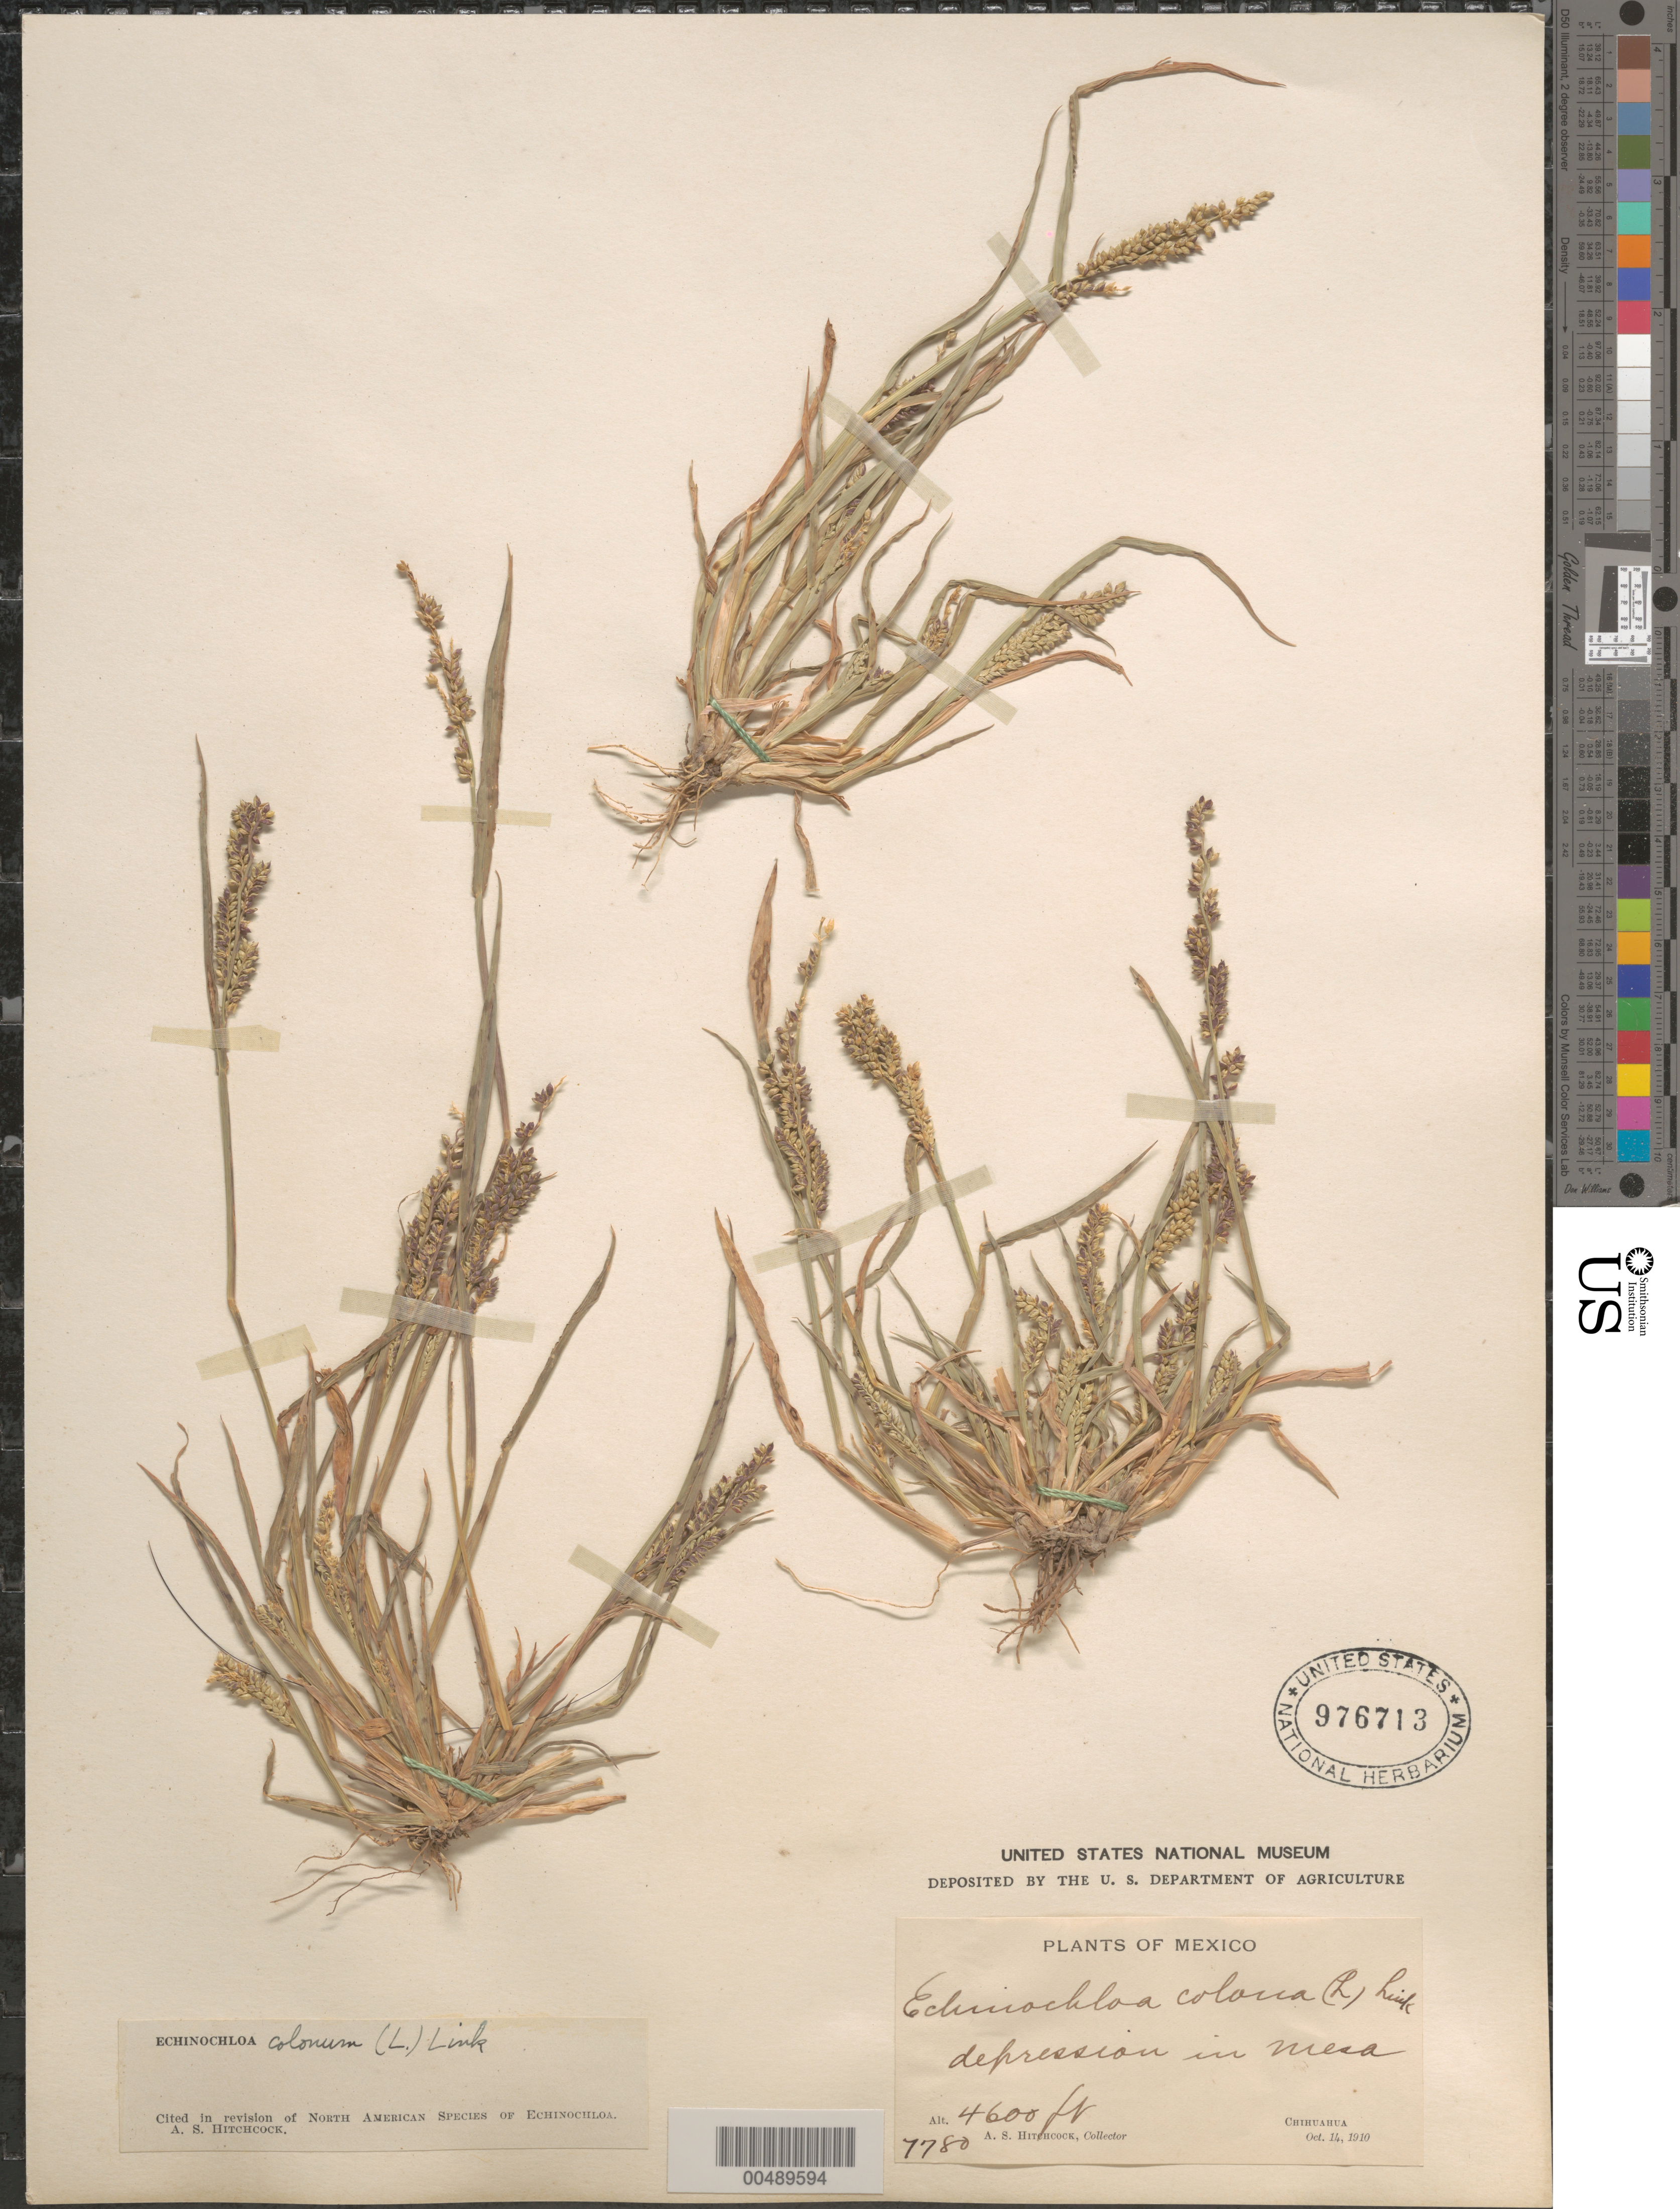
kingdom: Plantae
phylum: Tracheophyta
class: Liliopsida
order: Poales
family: Poaceae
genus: Echinochloa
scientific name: Echinochloa colona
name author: (L.) Link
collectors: A. S. Hitchcock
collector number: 7780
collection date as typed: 14 Oct 1910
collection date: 1910-10-14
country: Mexico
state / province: Chihuahua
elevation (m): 1402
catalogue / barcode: US 976713